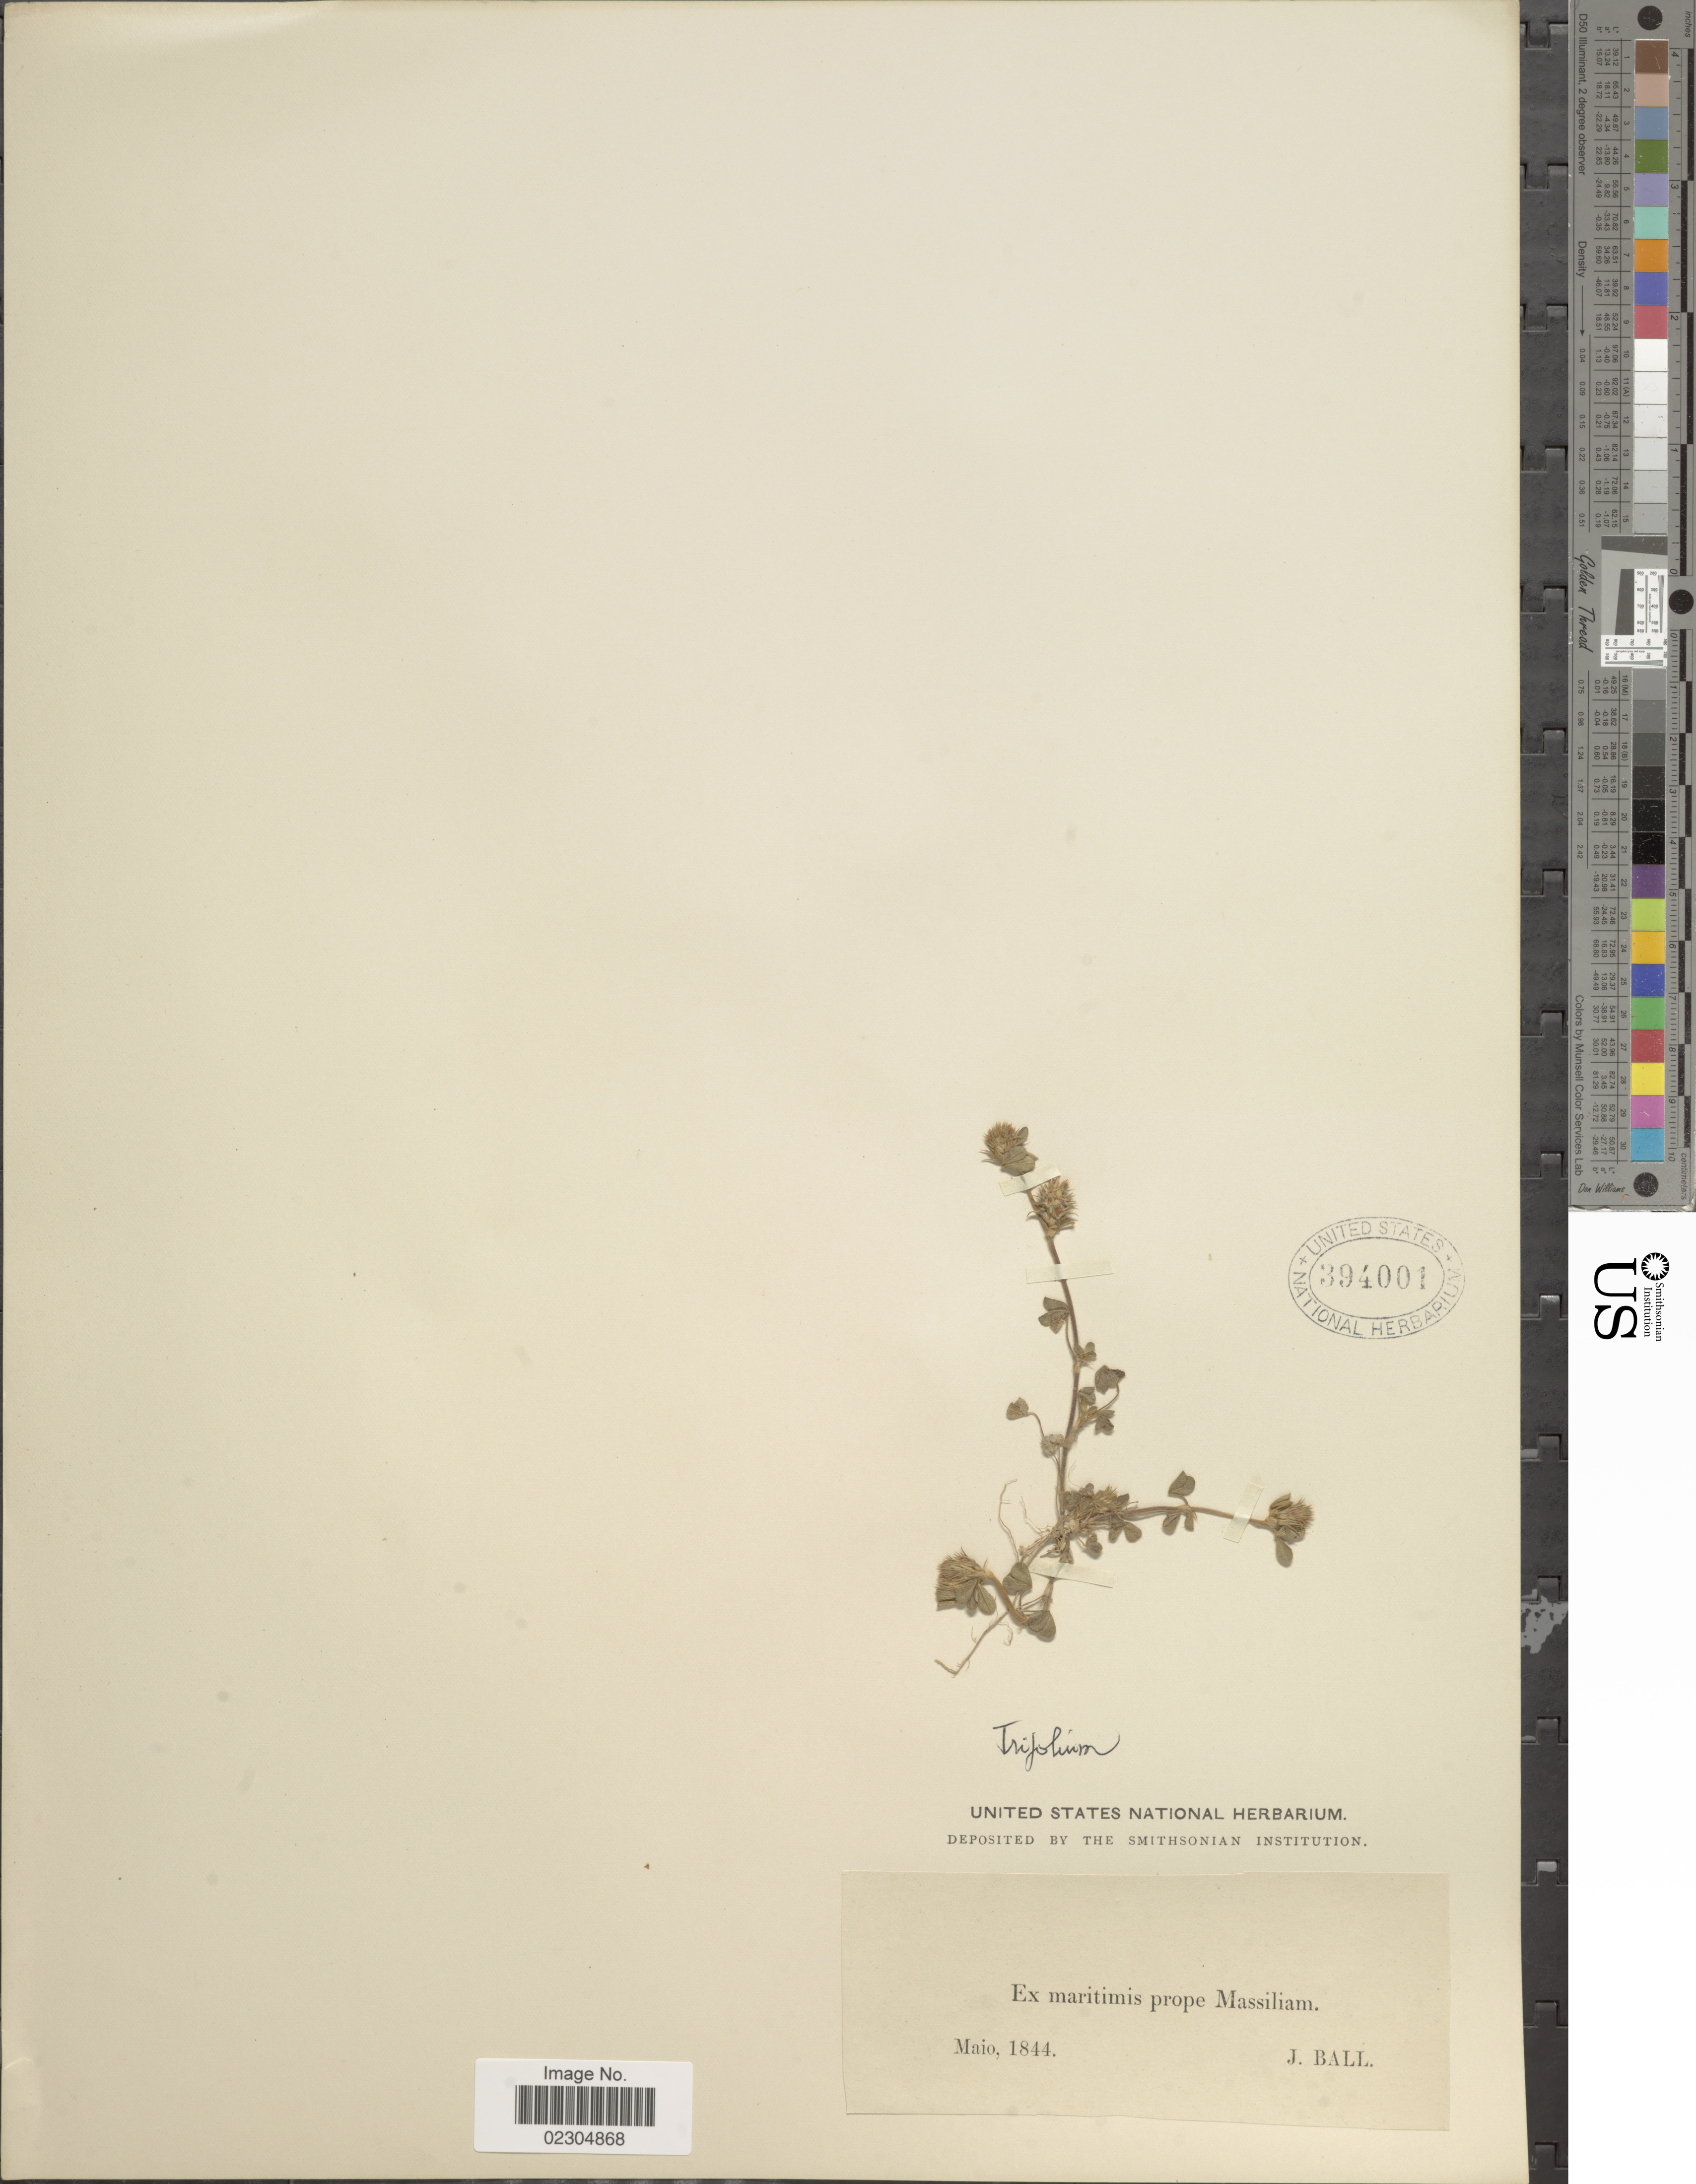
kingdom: Plantae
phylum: Tracheophyta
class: Magnoliopsida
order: Fabales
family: Fabaceae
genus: Trifolium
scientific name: Trifolium sp.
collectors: J. Ball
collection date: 1844-05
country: France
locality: Ex maritimis prope Massiliam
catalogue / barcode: US 394001